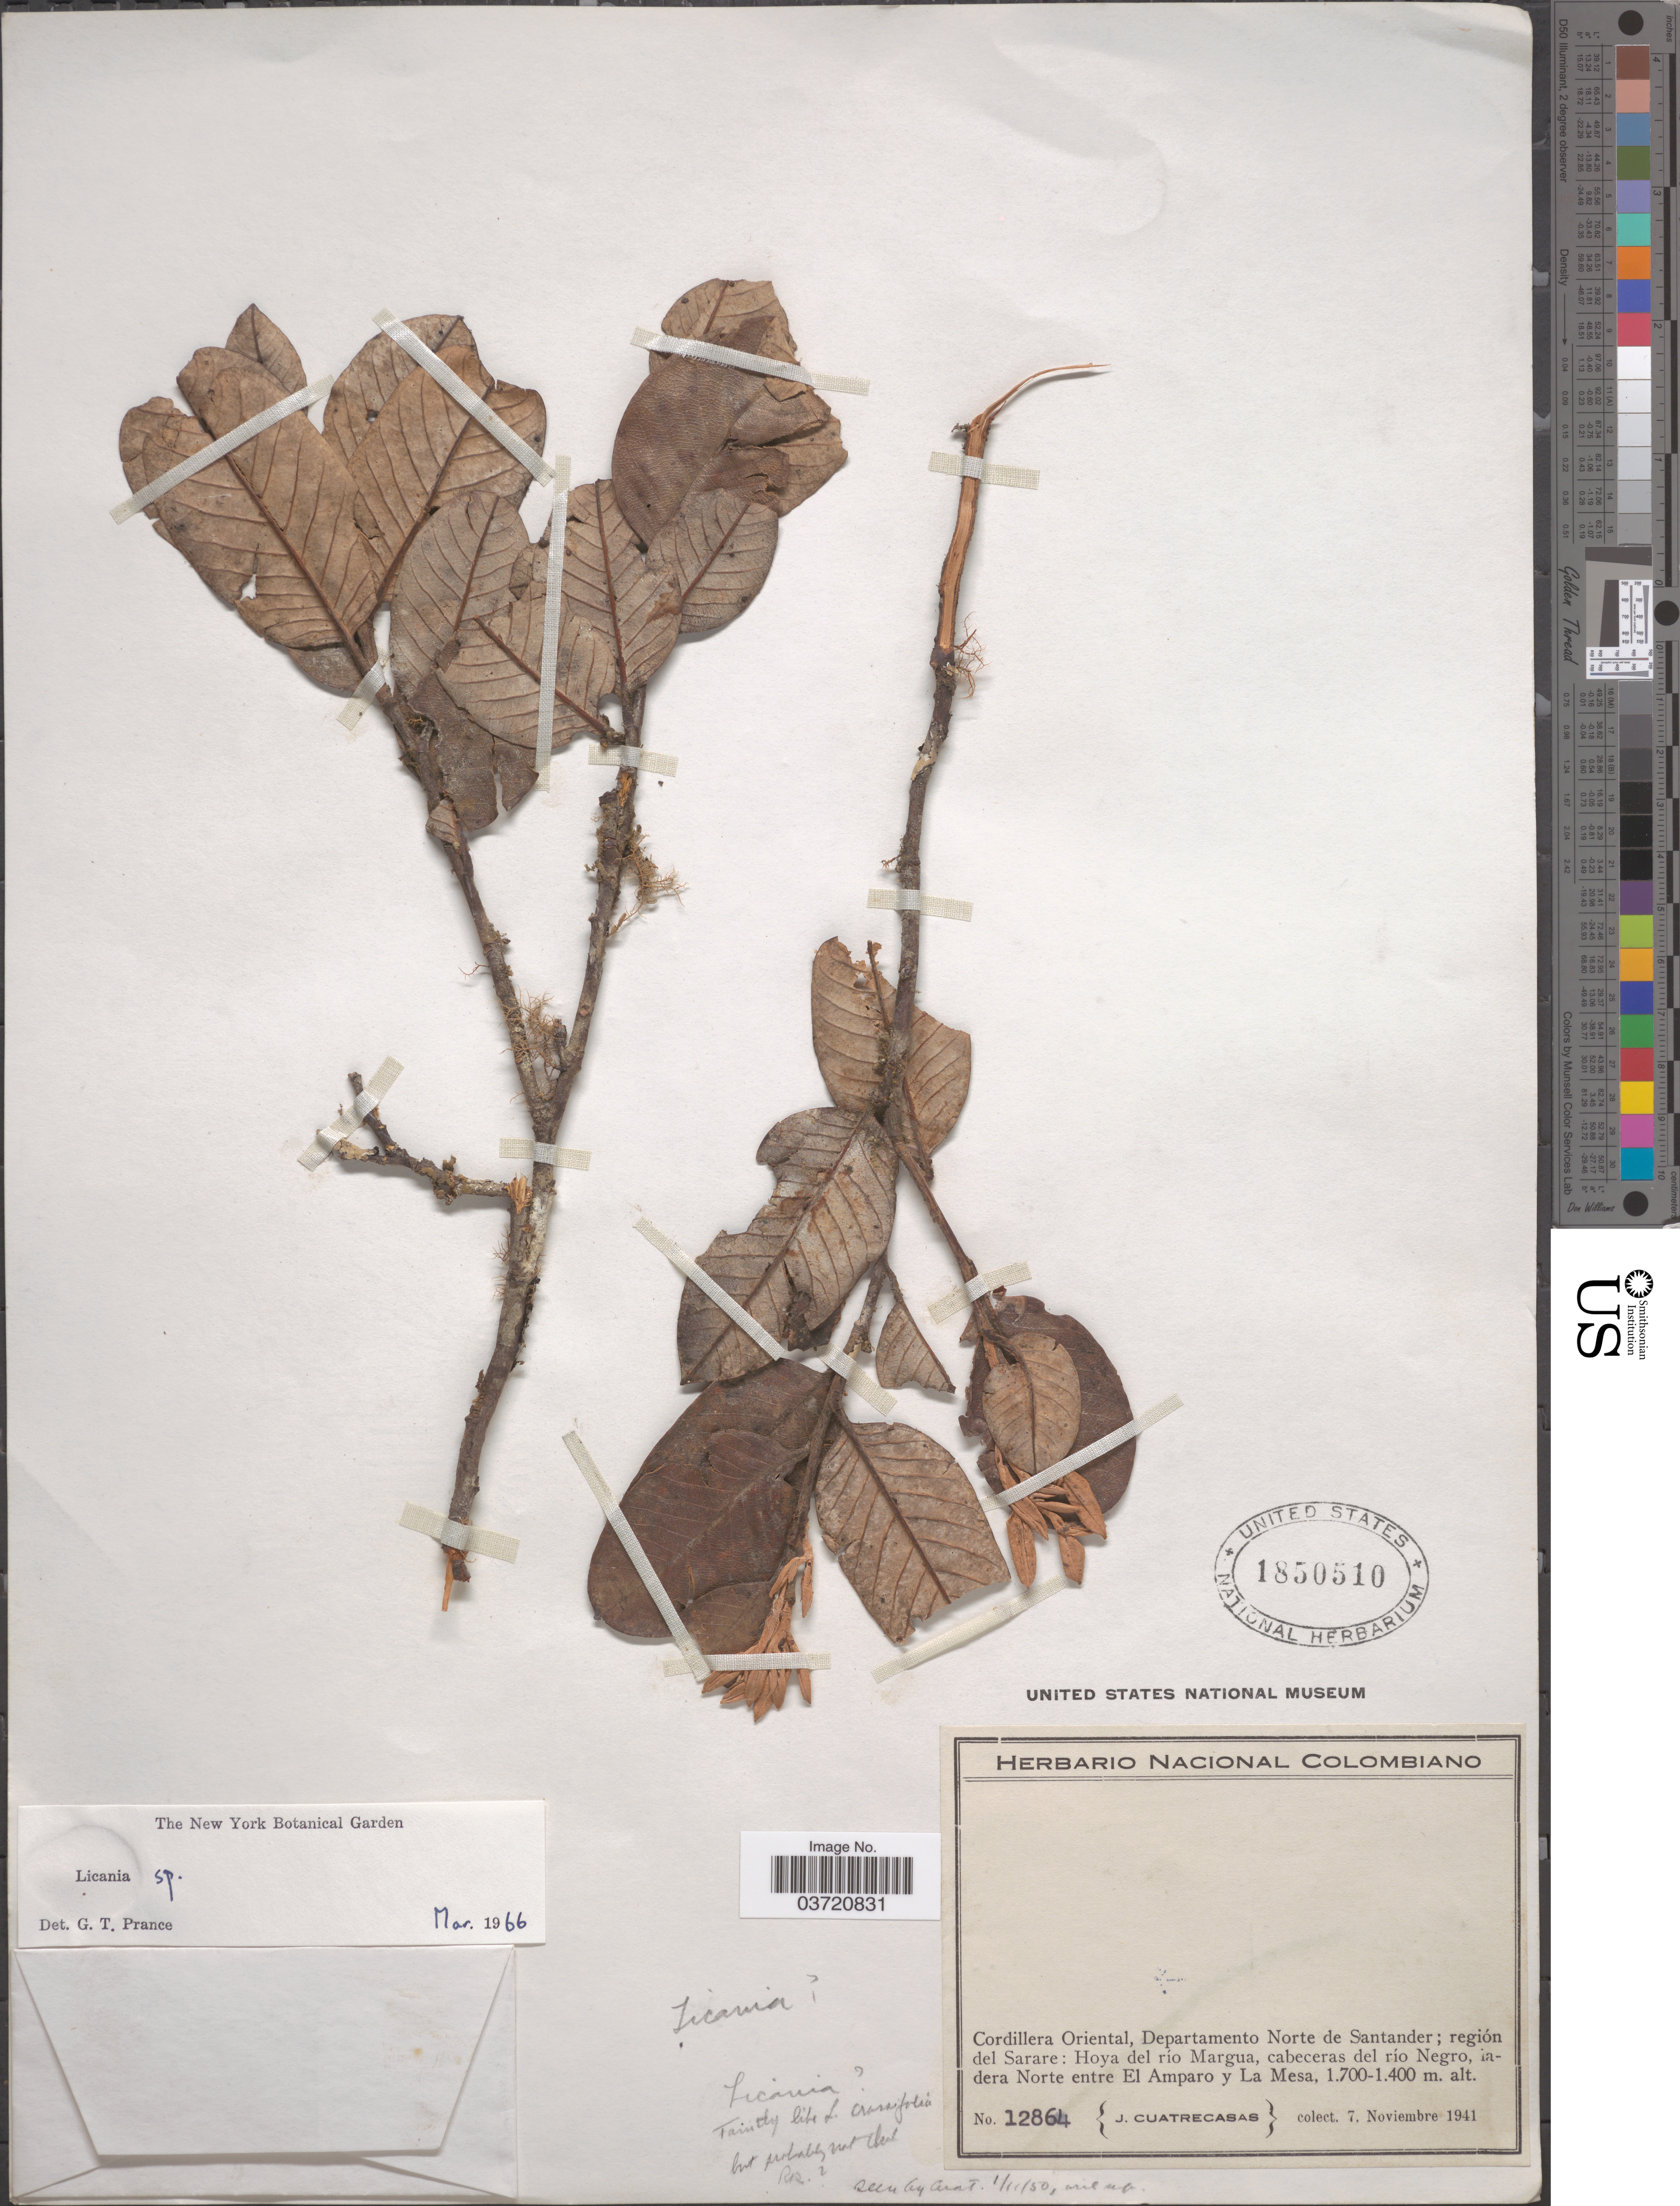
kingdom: Plantae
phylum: Tracheophyta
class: Magnoliopsida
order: Malpighiales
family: Chrysobalanaceae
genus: Licania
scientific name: Licania sp.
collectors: J. Cuatrecasas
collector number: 12864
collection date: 1941-11-07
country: Colombia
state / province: Norte de Santander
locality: Cordillera Oriental, Departamento Norte de Santander; región del Sarare: Hoya del río Margua, cabeceras del río Negro, ladera Norte entre El Amparo y La Mesa.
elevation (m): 1400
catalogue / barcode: US 1850510